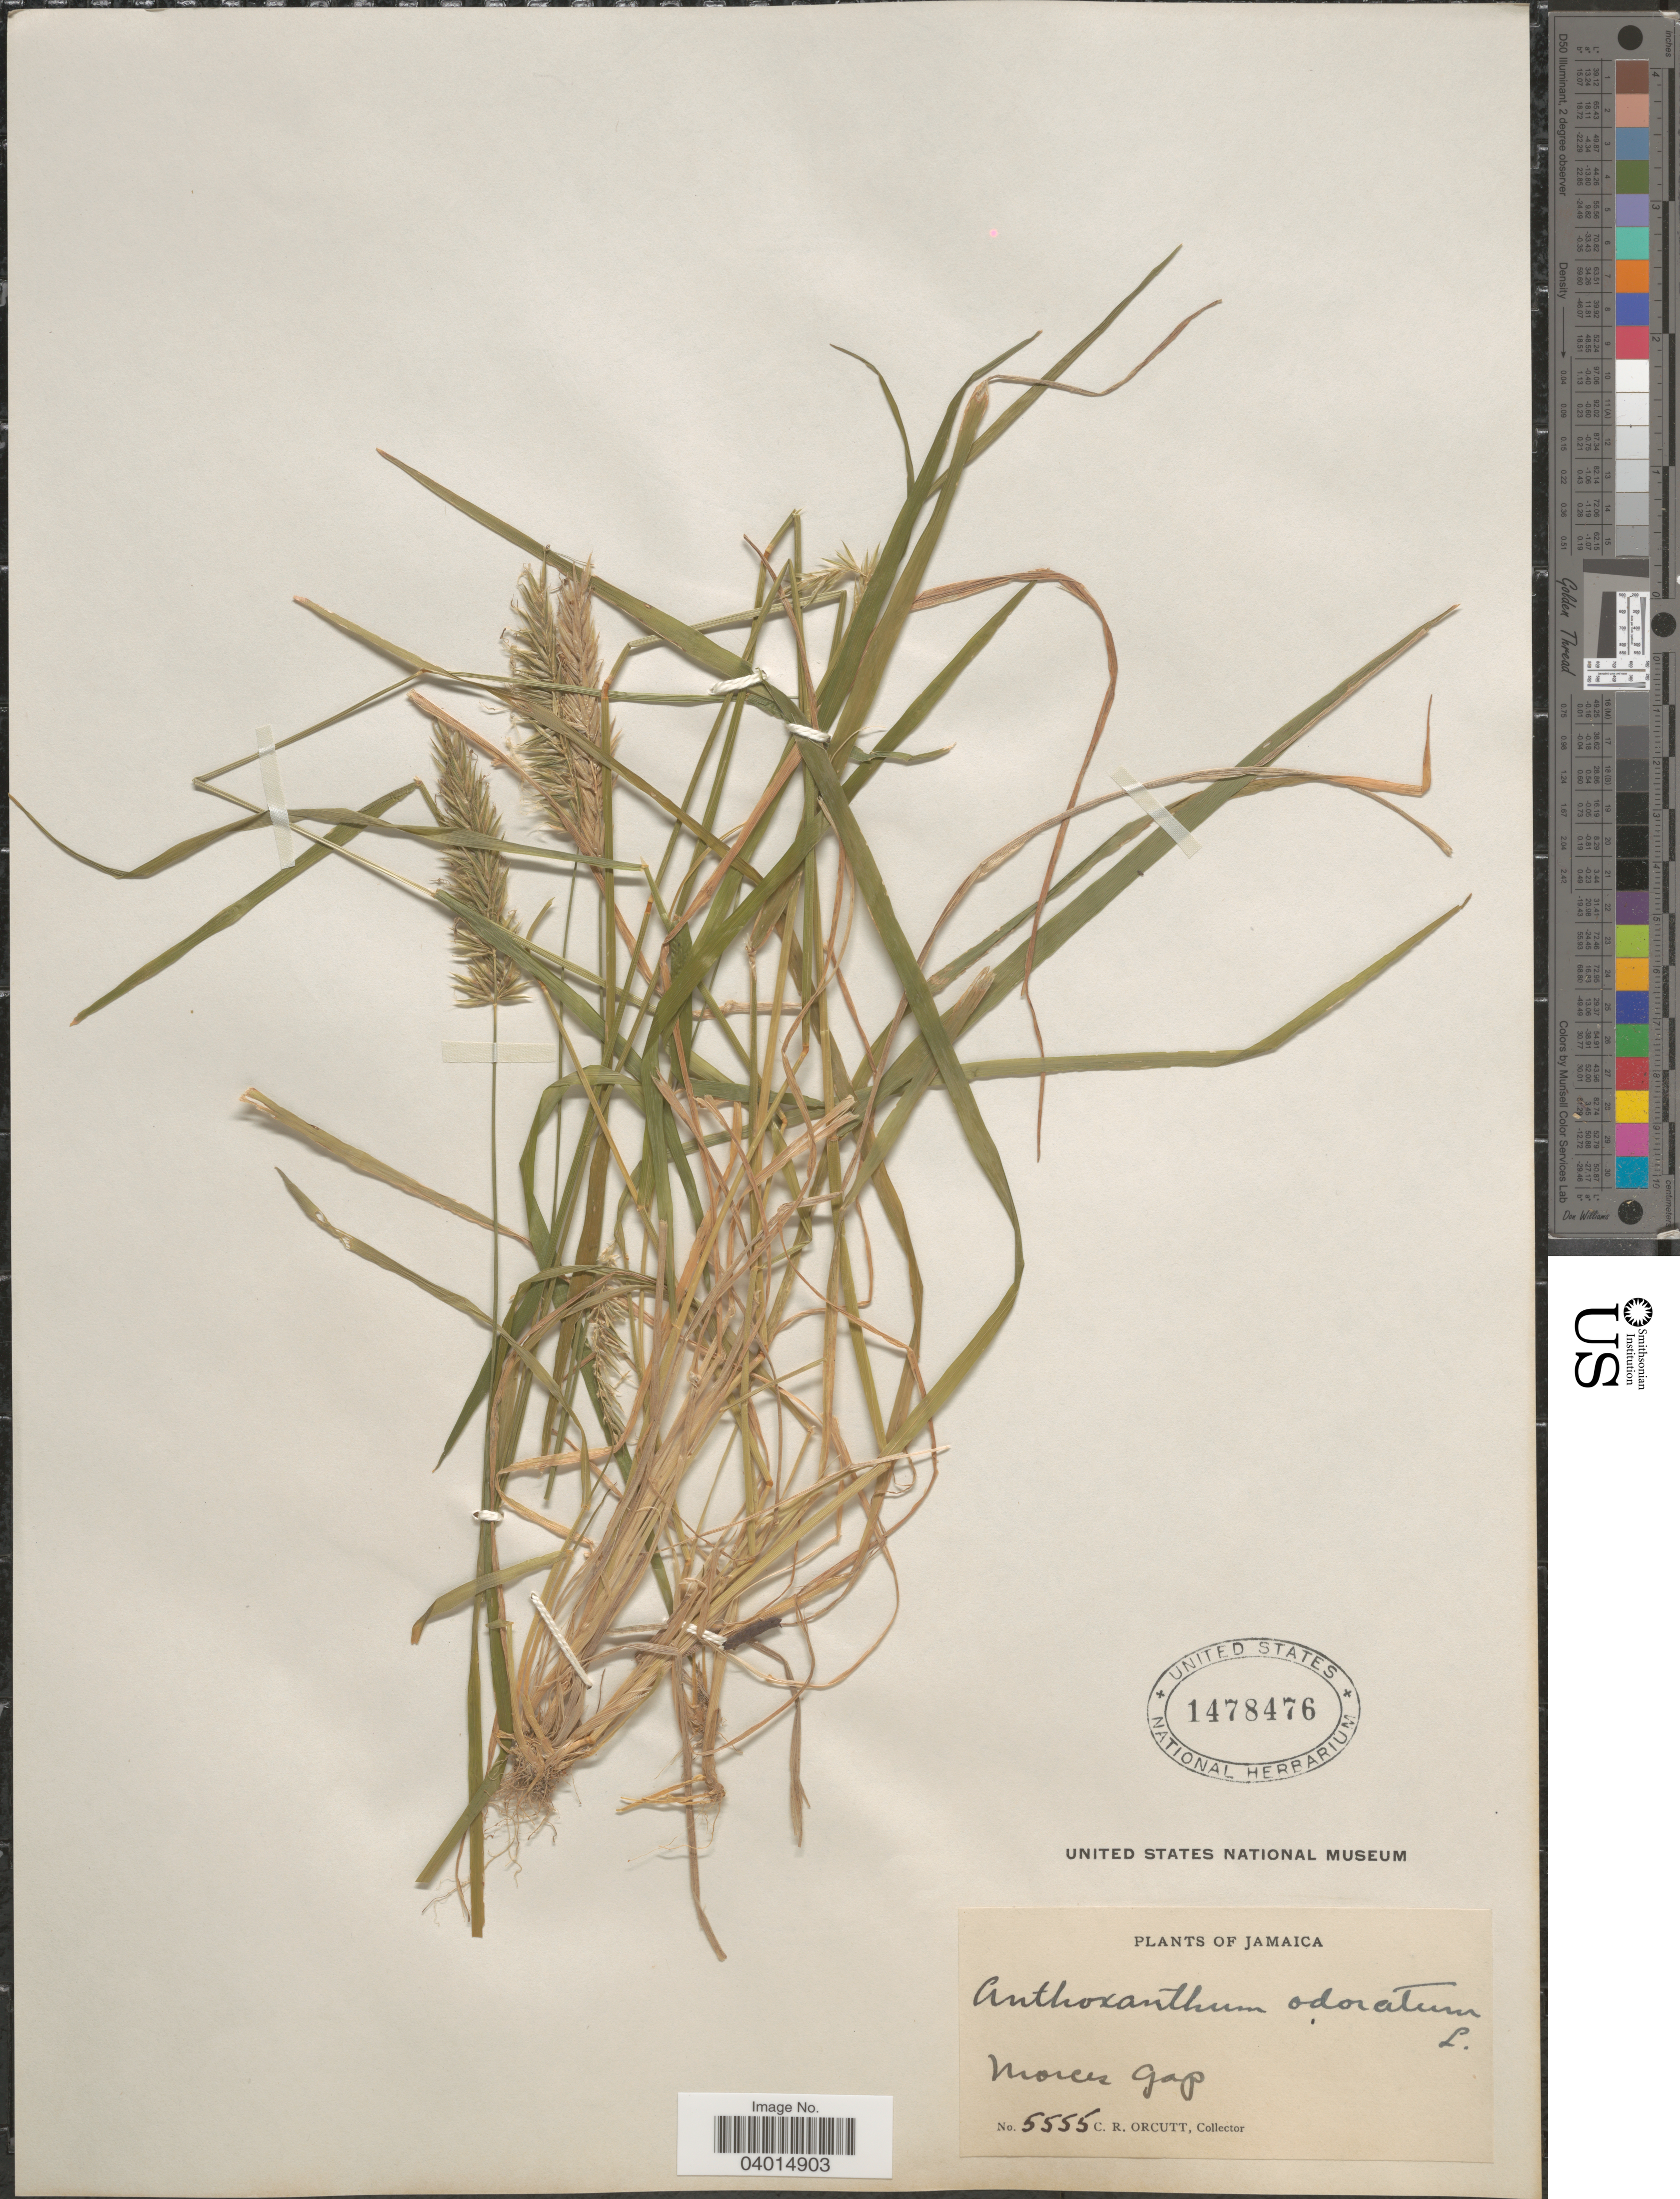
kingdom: Plantae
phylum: Tracheophyta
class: Liliopsida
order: Poales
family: Poaceae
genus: Anthoxanthum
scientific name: Anthoxanthum odoratum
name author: L.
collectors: C. R. Orcutt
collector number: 5555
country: Jamaica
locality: Morces Gap.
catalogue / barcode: US 1478476